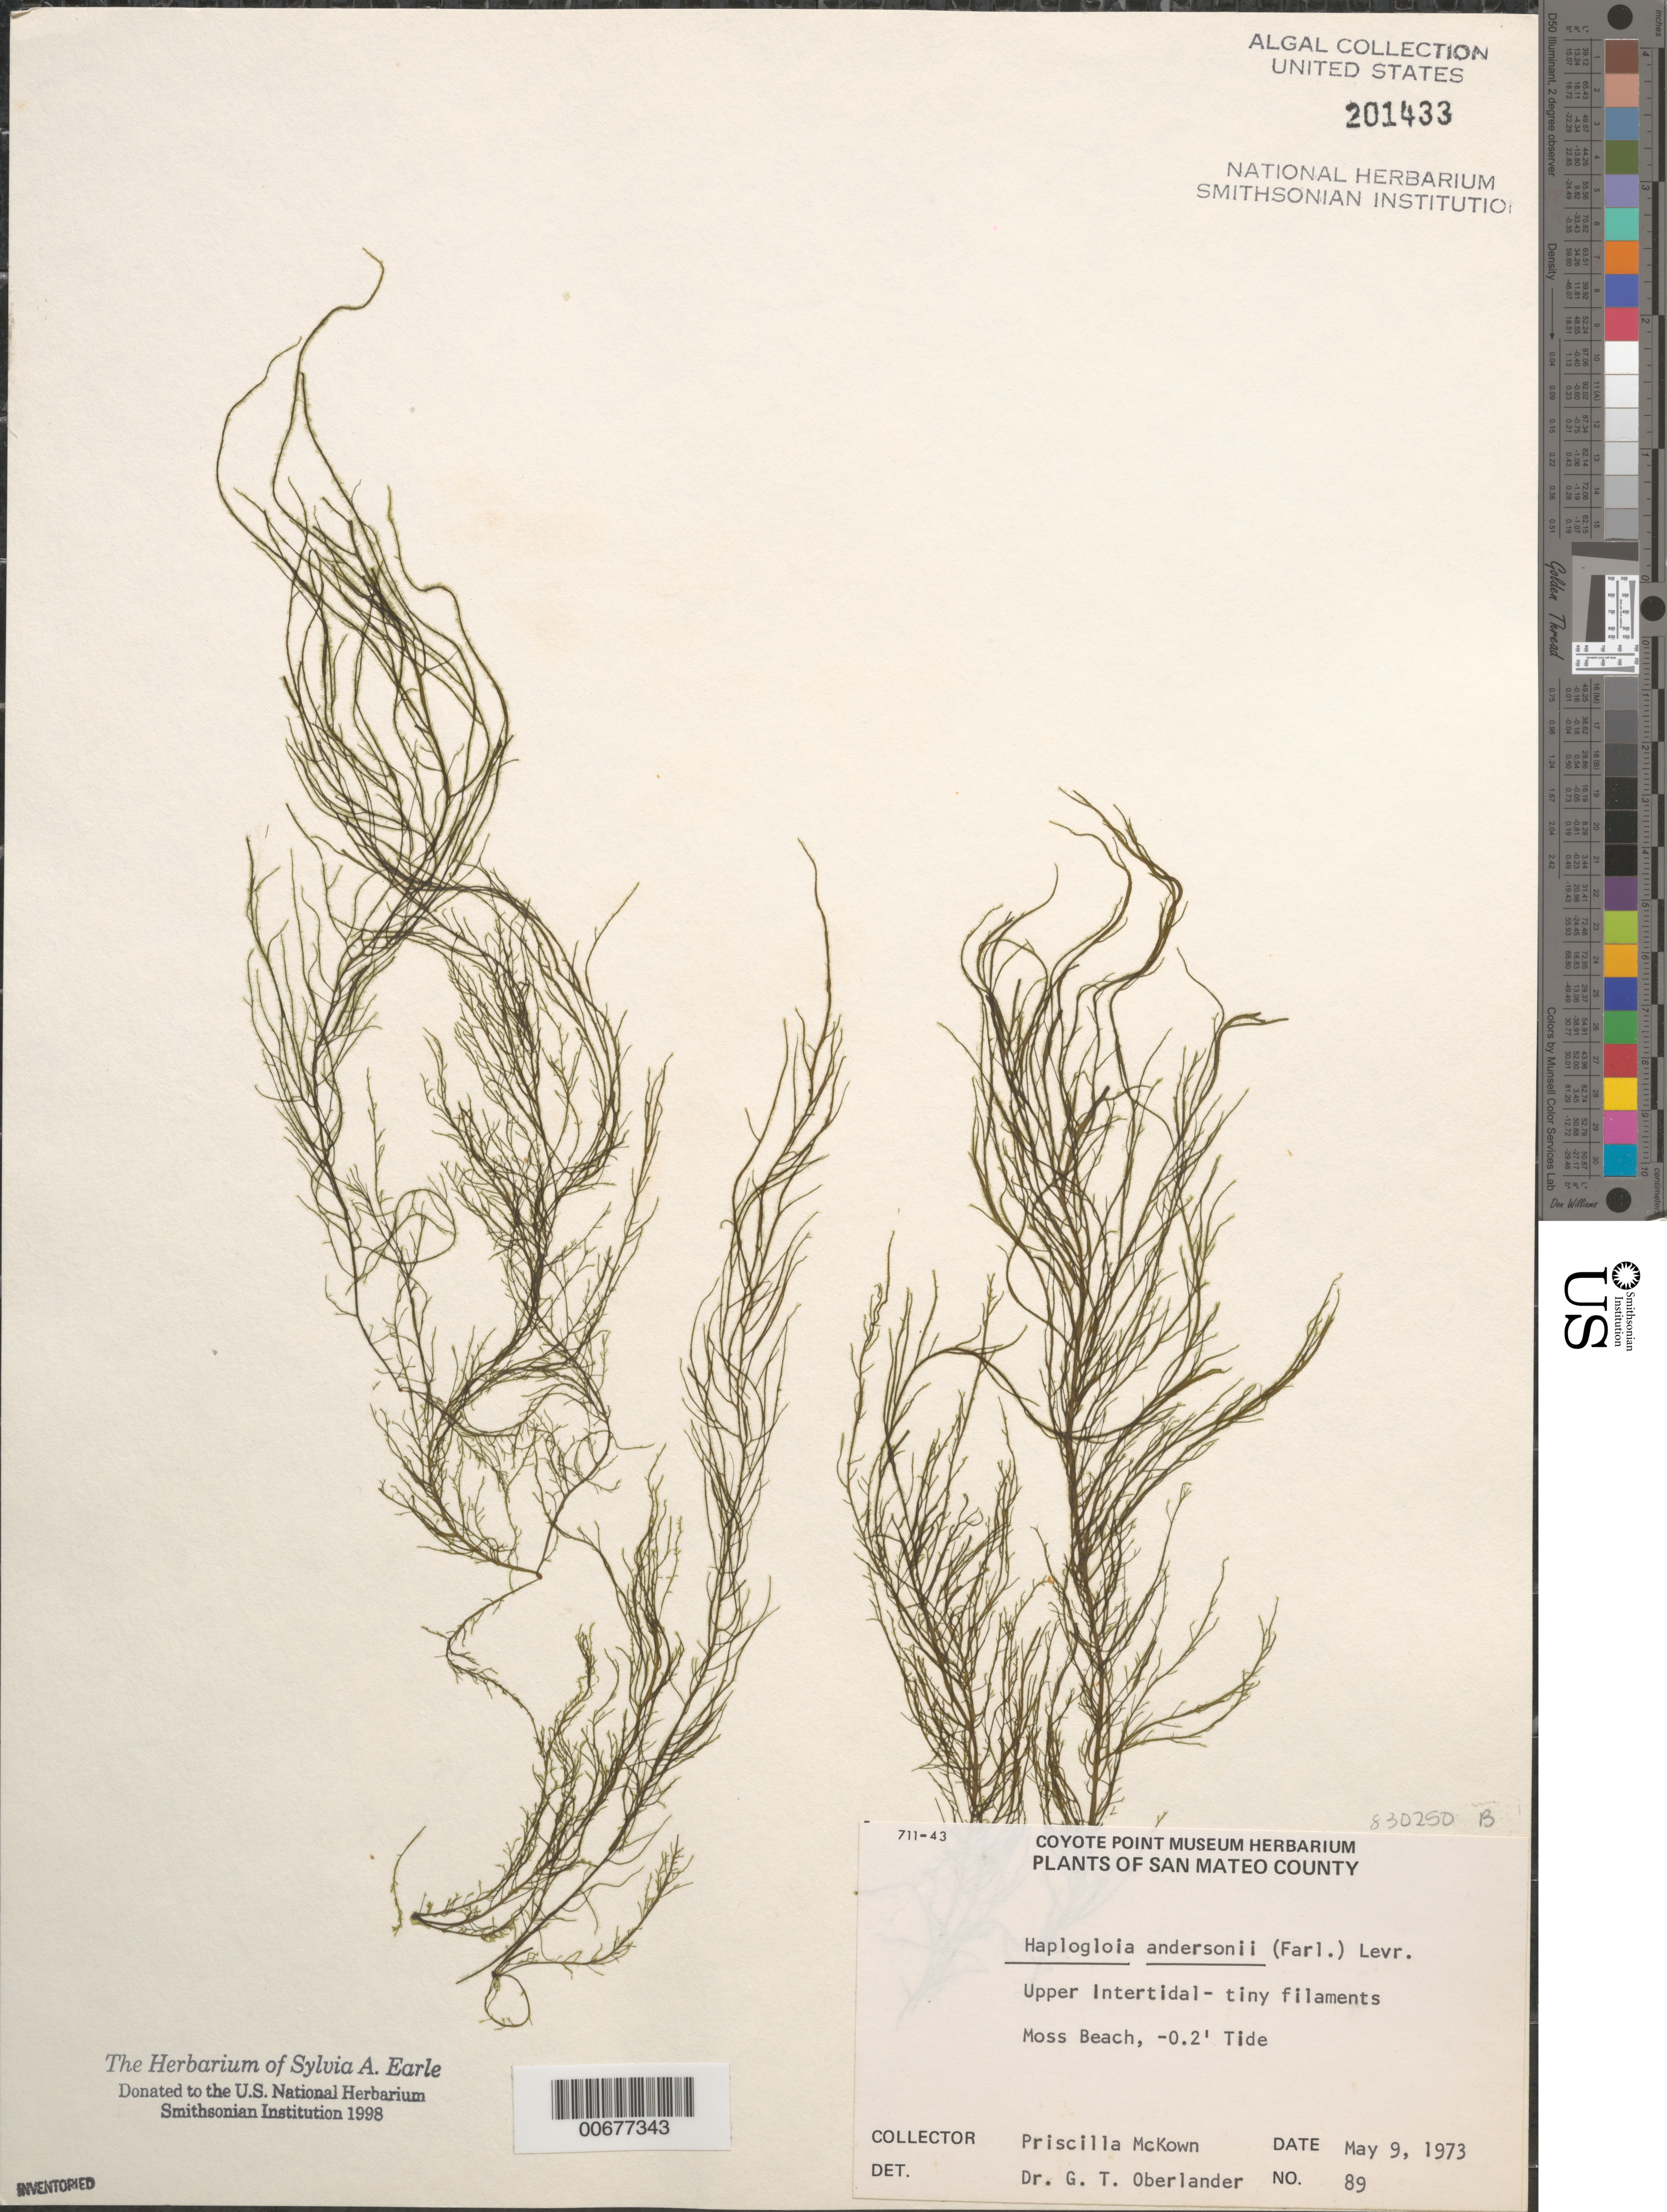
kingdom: Chromista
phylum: Ochrophyta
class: Phaeophyceae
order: Ectocarpales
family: Chordariaceae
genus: Haplogloia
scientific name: Haplogloia andersonii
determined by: Oberlander, G. T.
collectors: P. McKown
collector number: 89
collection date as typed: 09 May 1973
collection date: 1973-05-09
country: United States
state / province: California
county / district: San Mateo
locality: Moss Beach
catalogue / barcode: US 201433